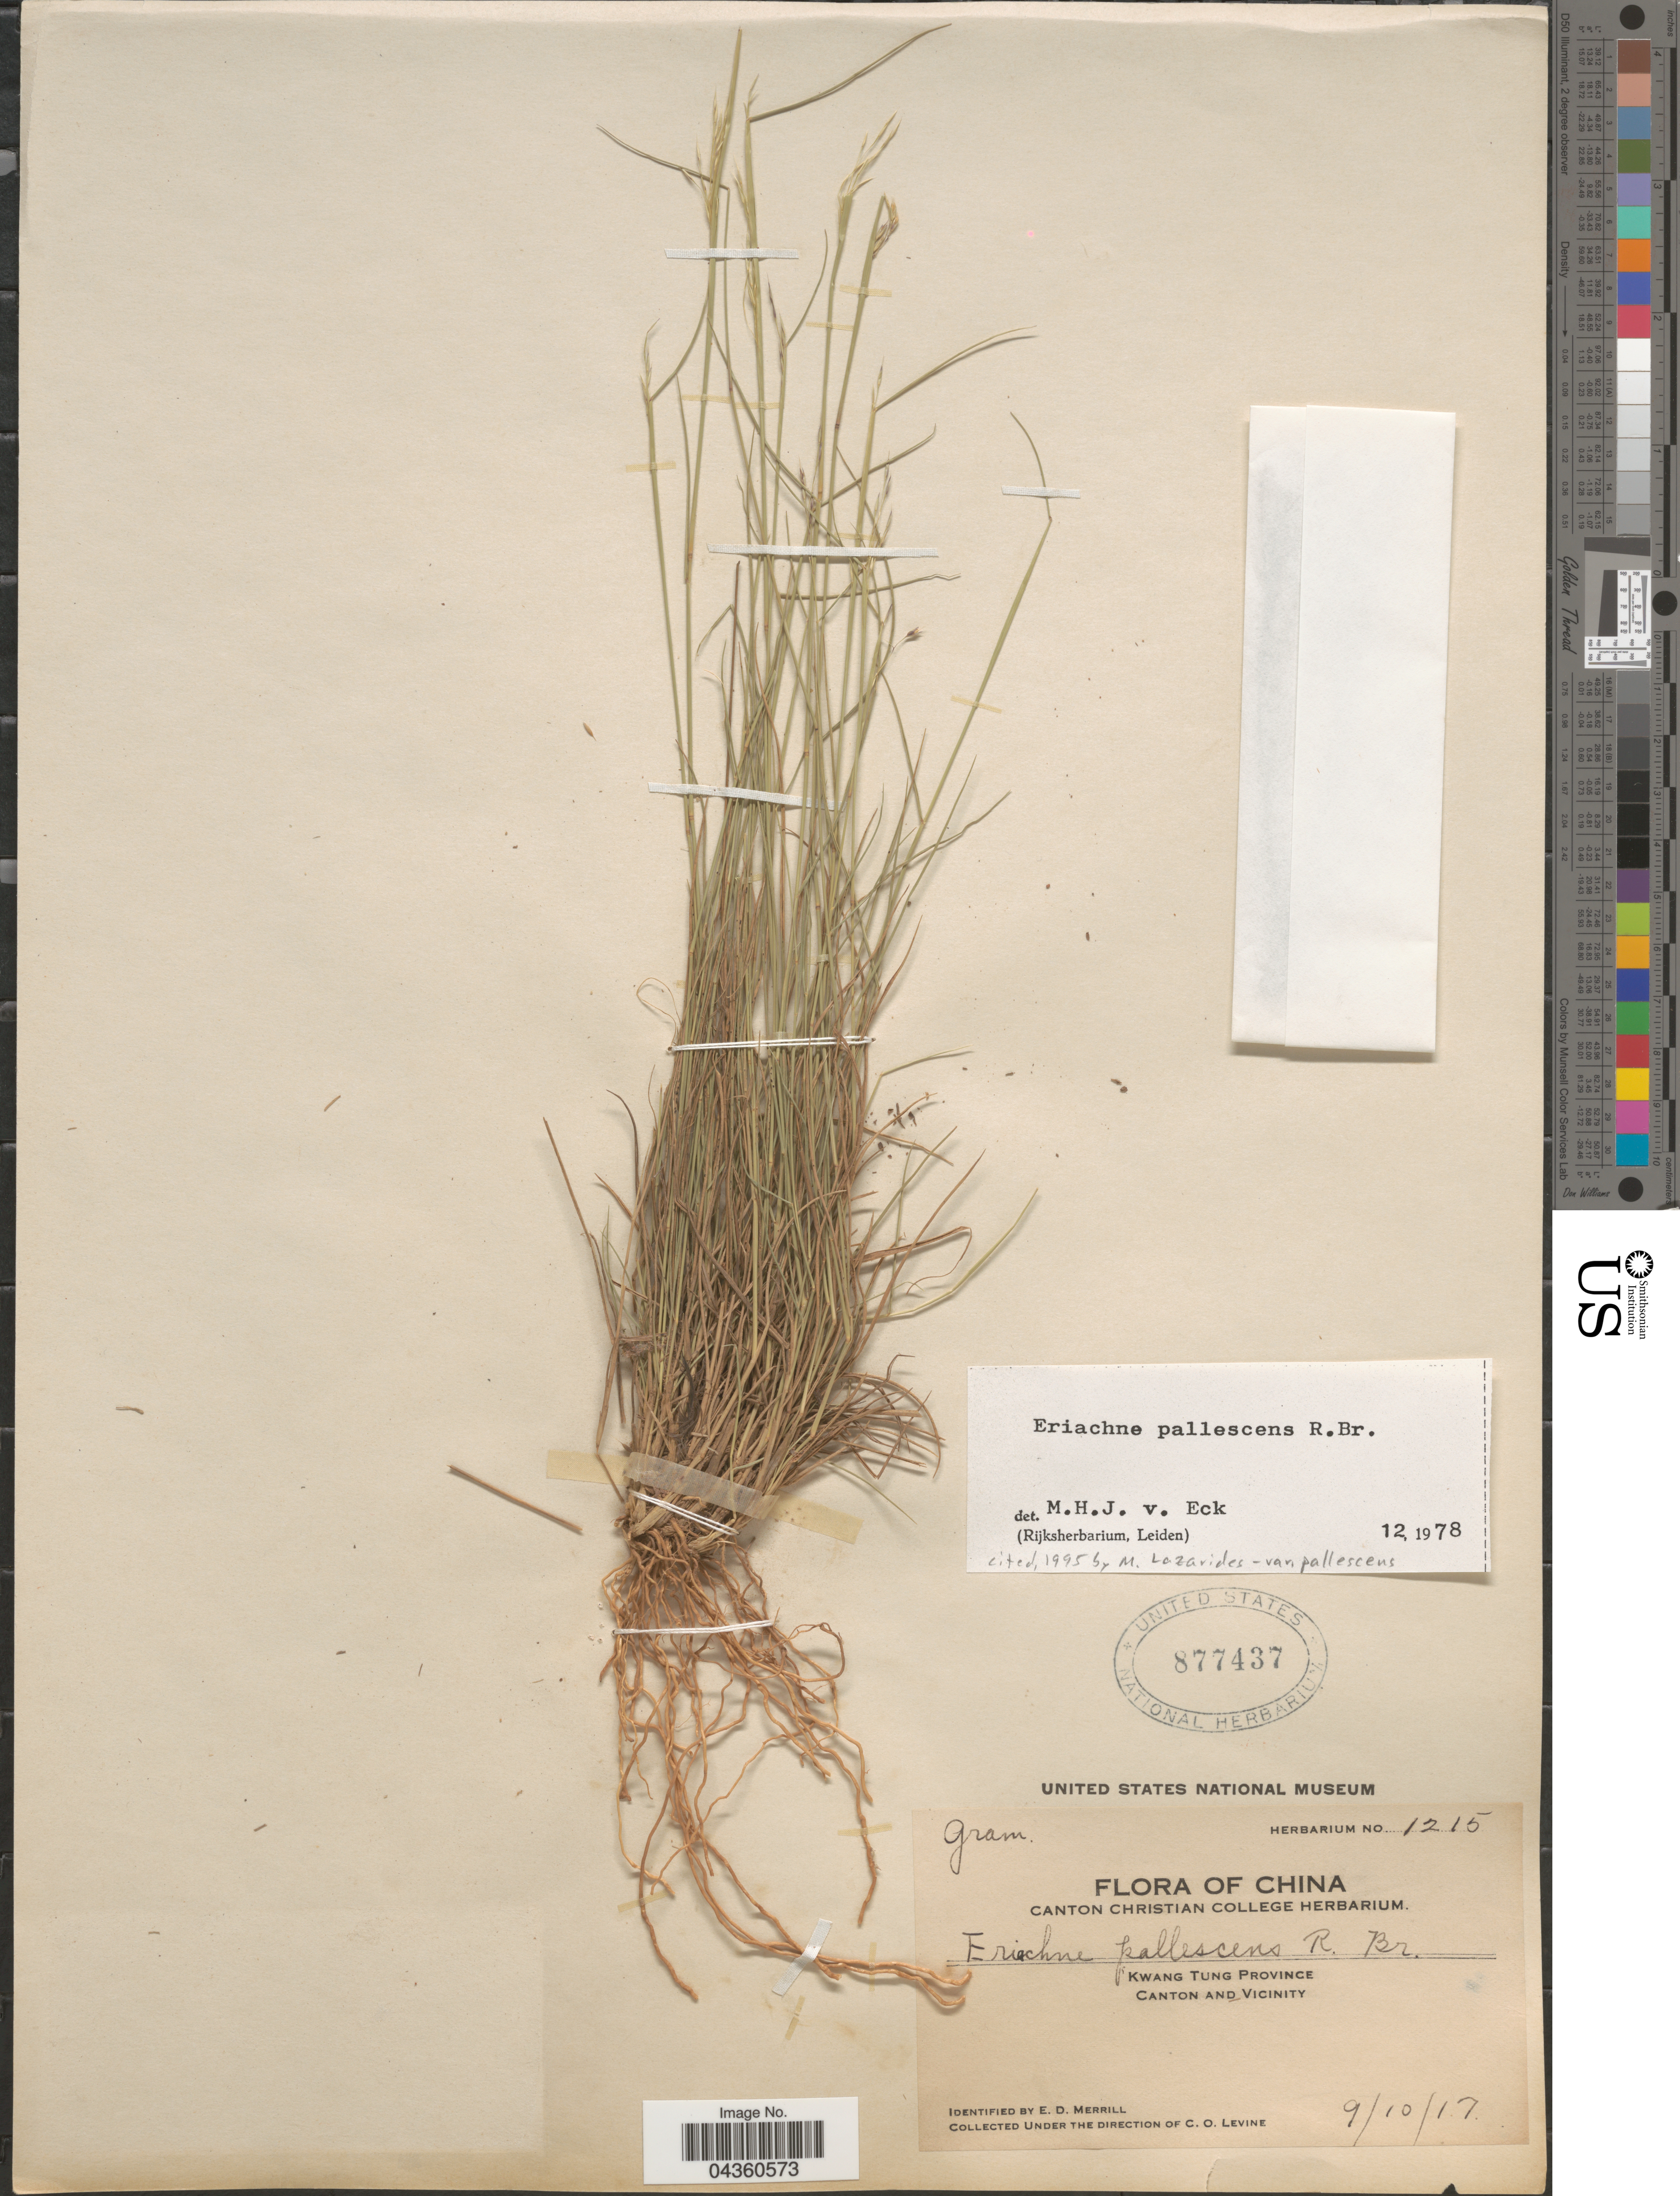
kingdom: Plantae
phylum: Tracheophyta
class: Liliopsida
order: Poales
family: Poaceae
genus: Eriachne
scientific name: Eriachne pallescens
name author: R. Br.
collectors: C. O. Levine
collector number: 1215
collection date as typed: Transcribed d/m/y: 9/10/17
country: China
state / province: Guangdong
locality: Kwang Tung Province. Canton and Vicinity.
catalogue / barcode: US 877437